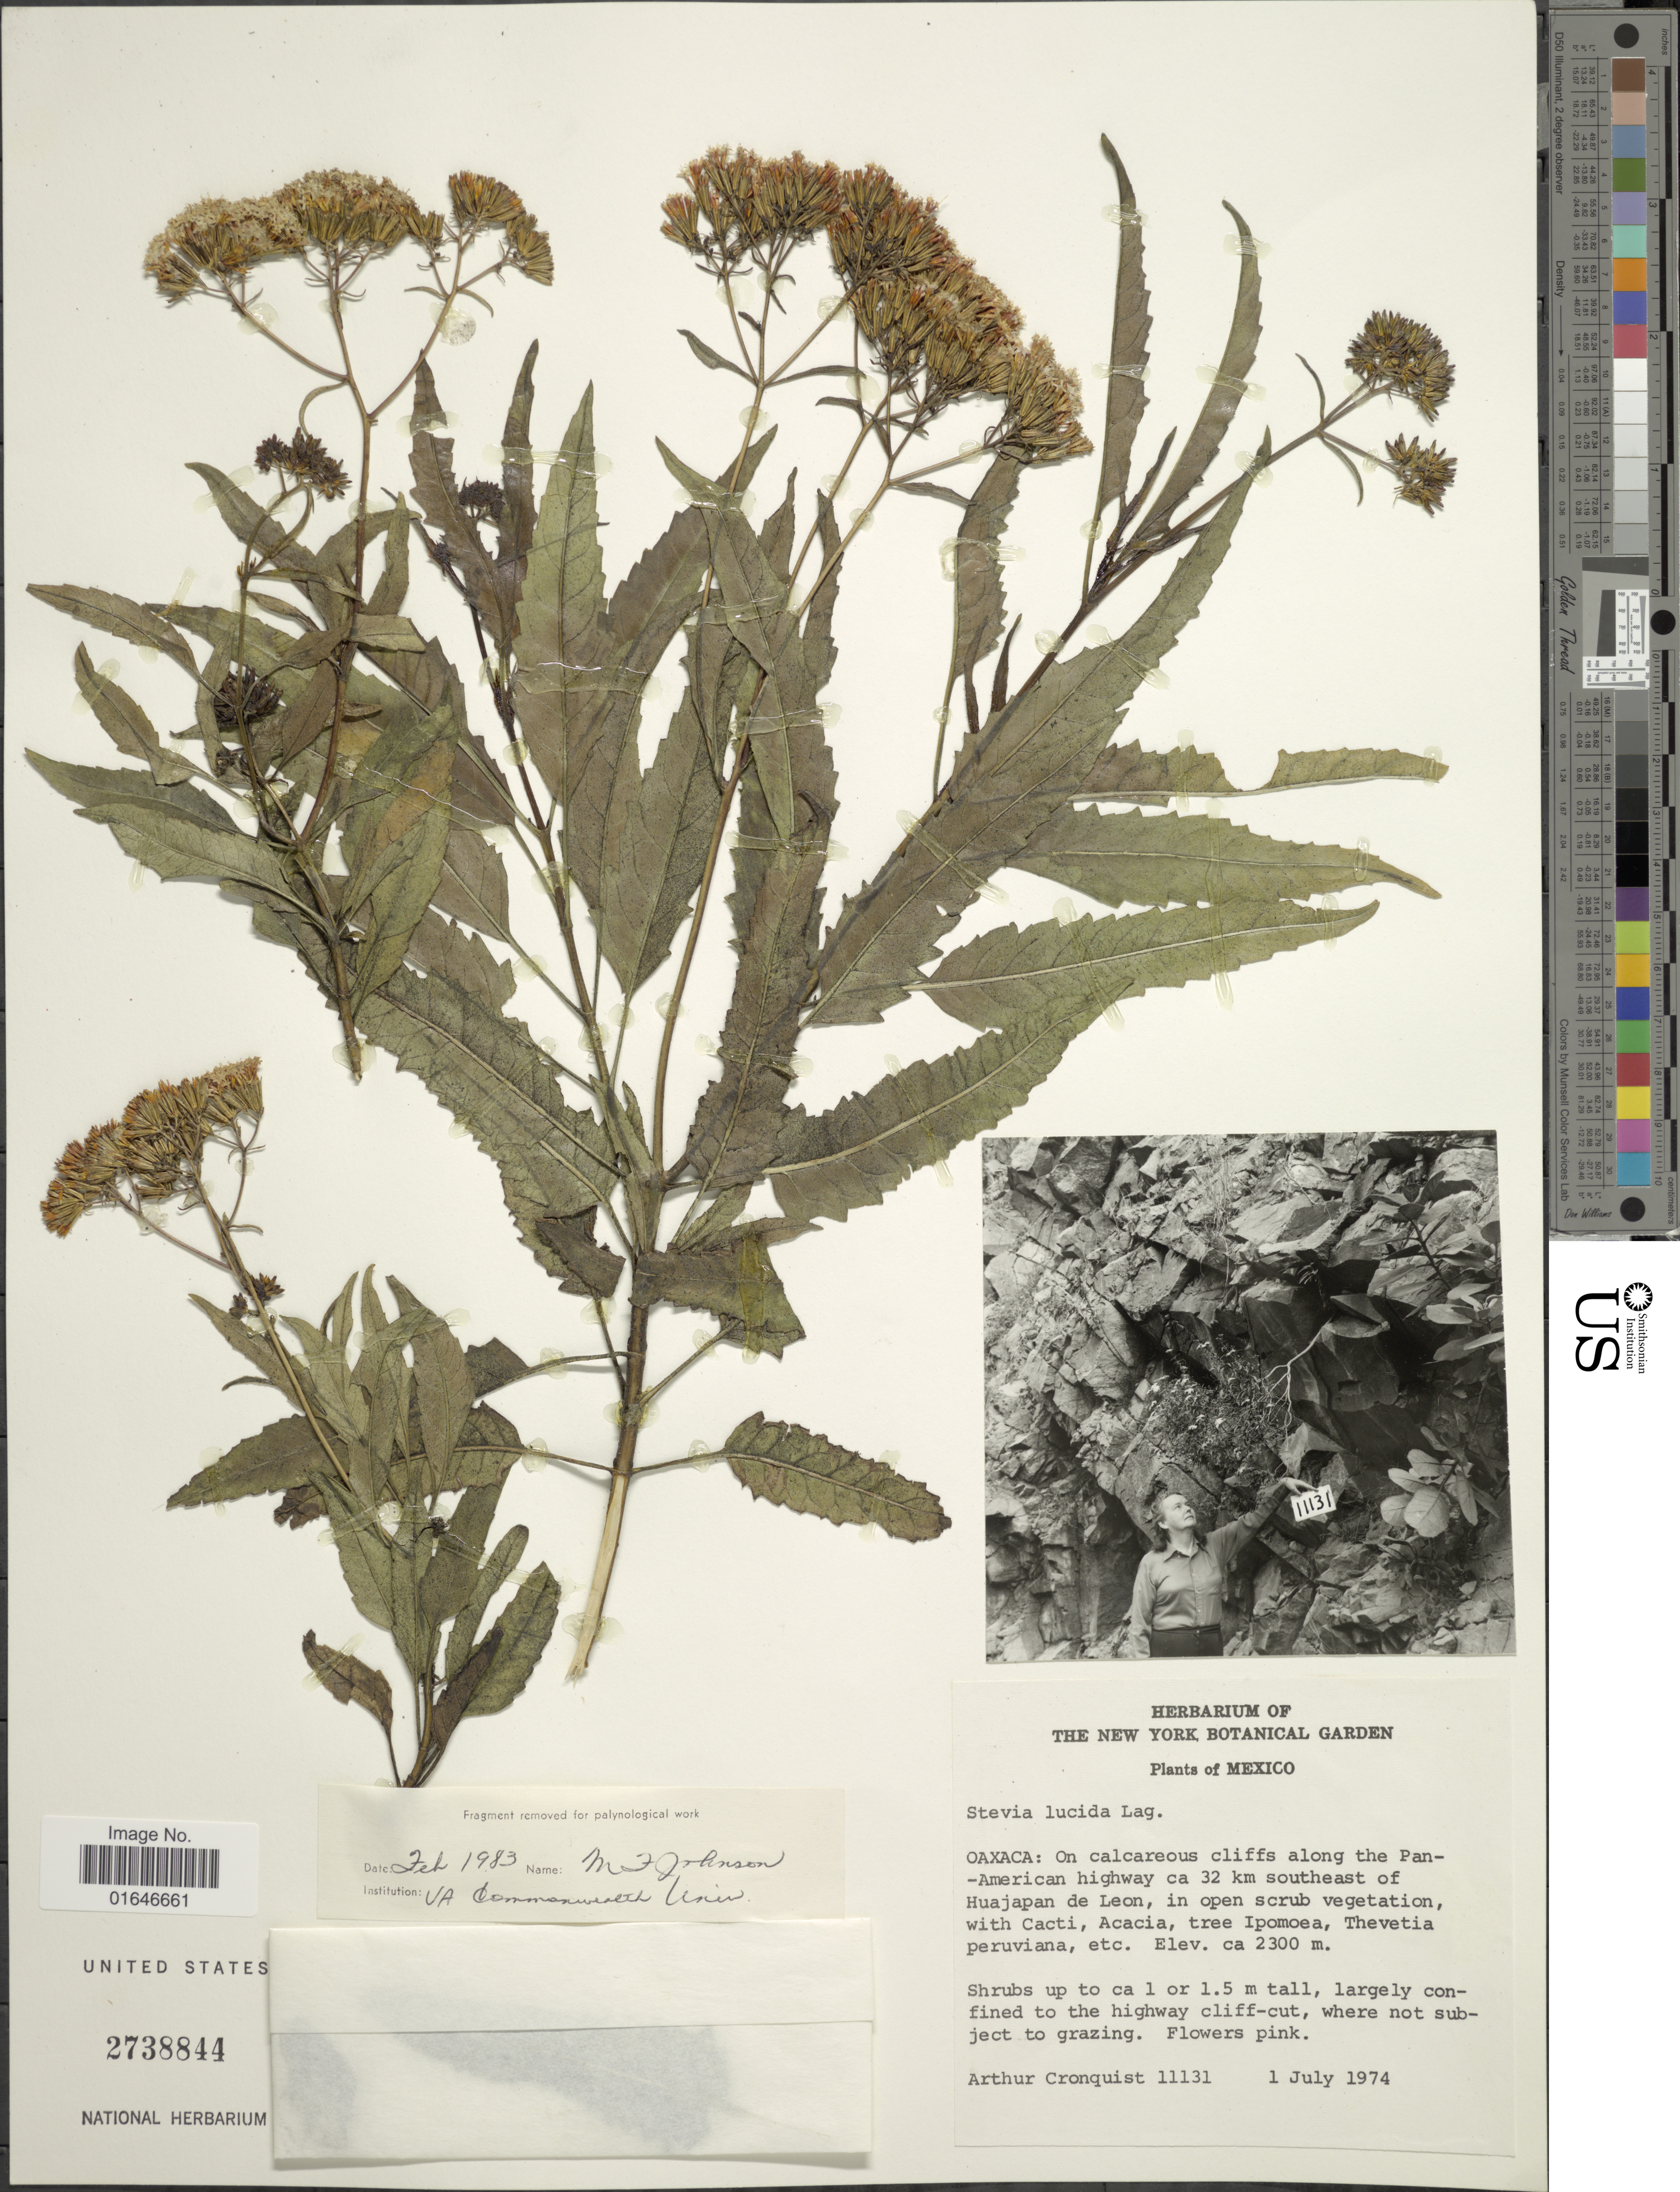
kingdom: Plantae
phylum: Tracheophyta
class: Magnoliopsida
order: Asterales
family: Asteraceae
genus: Stevia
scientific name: Stevia lucida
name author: Lag.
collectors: A. J. Cronquist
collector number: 11131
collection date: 1974-07-01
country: Mexico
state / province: Oaxaca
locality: On calcareous cliffs along the Pan - American highway ca 32 km southeast of Huajapan de Leon.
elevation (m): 2300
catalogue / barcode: US 2738844